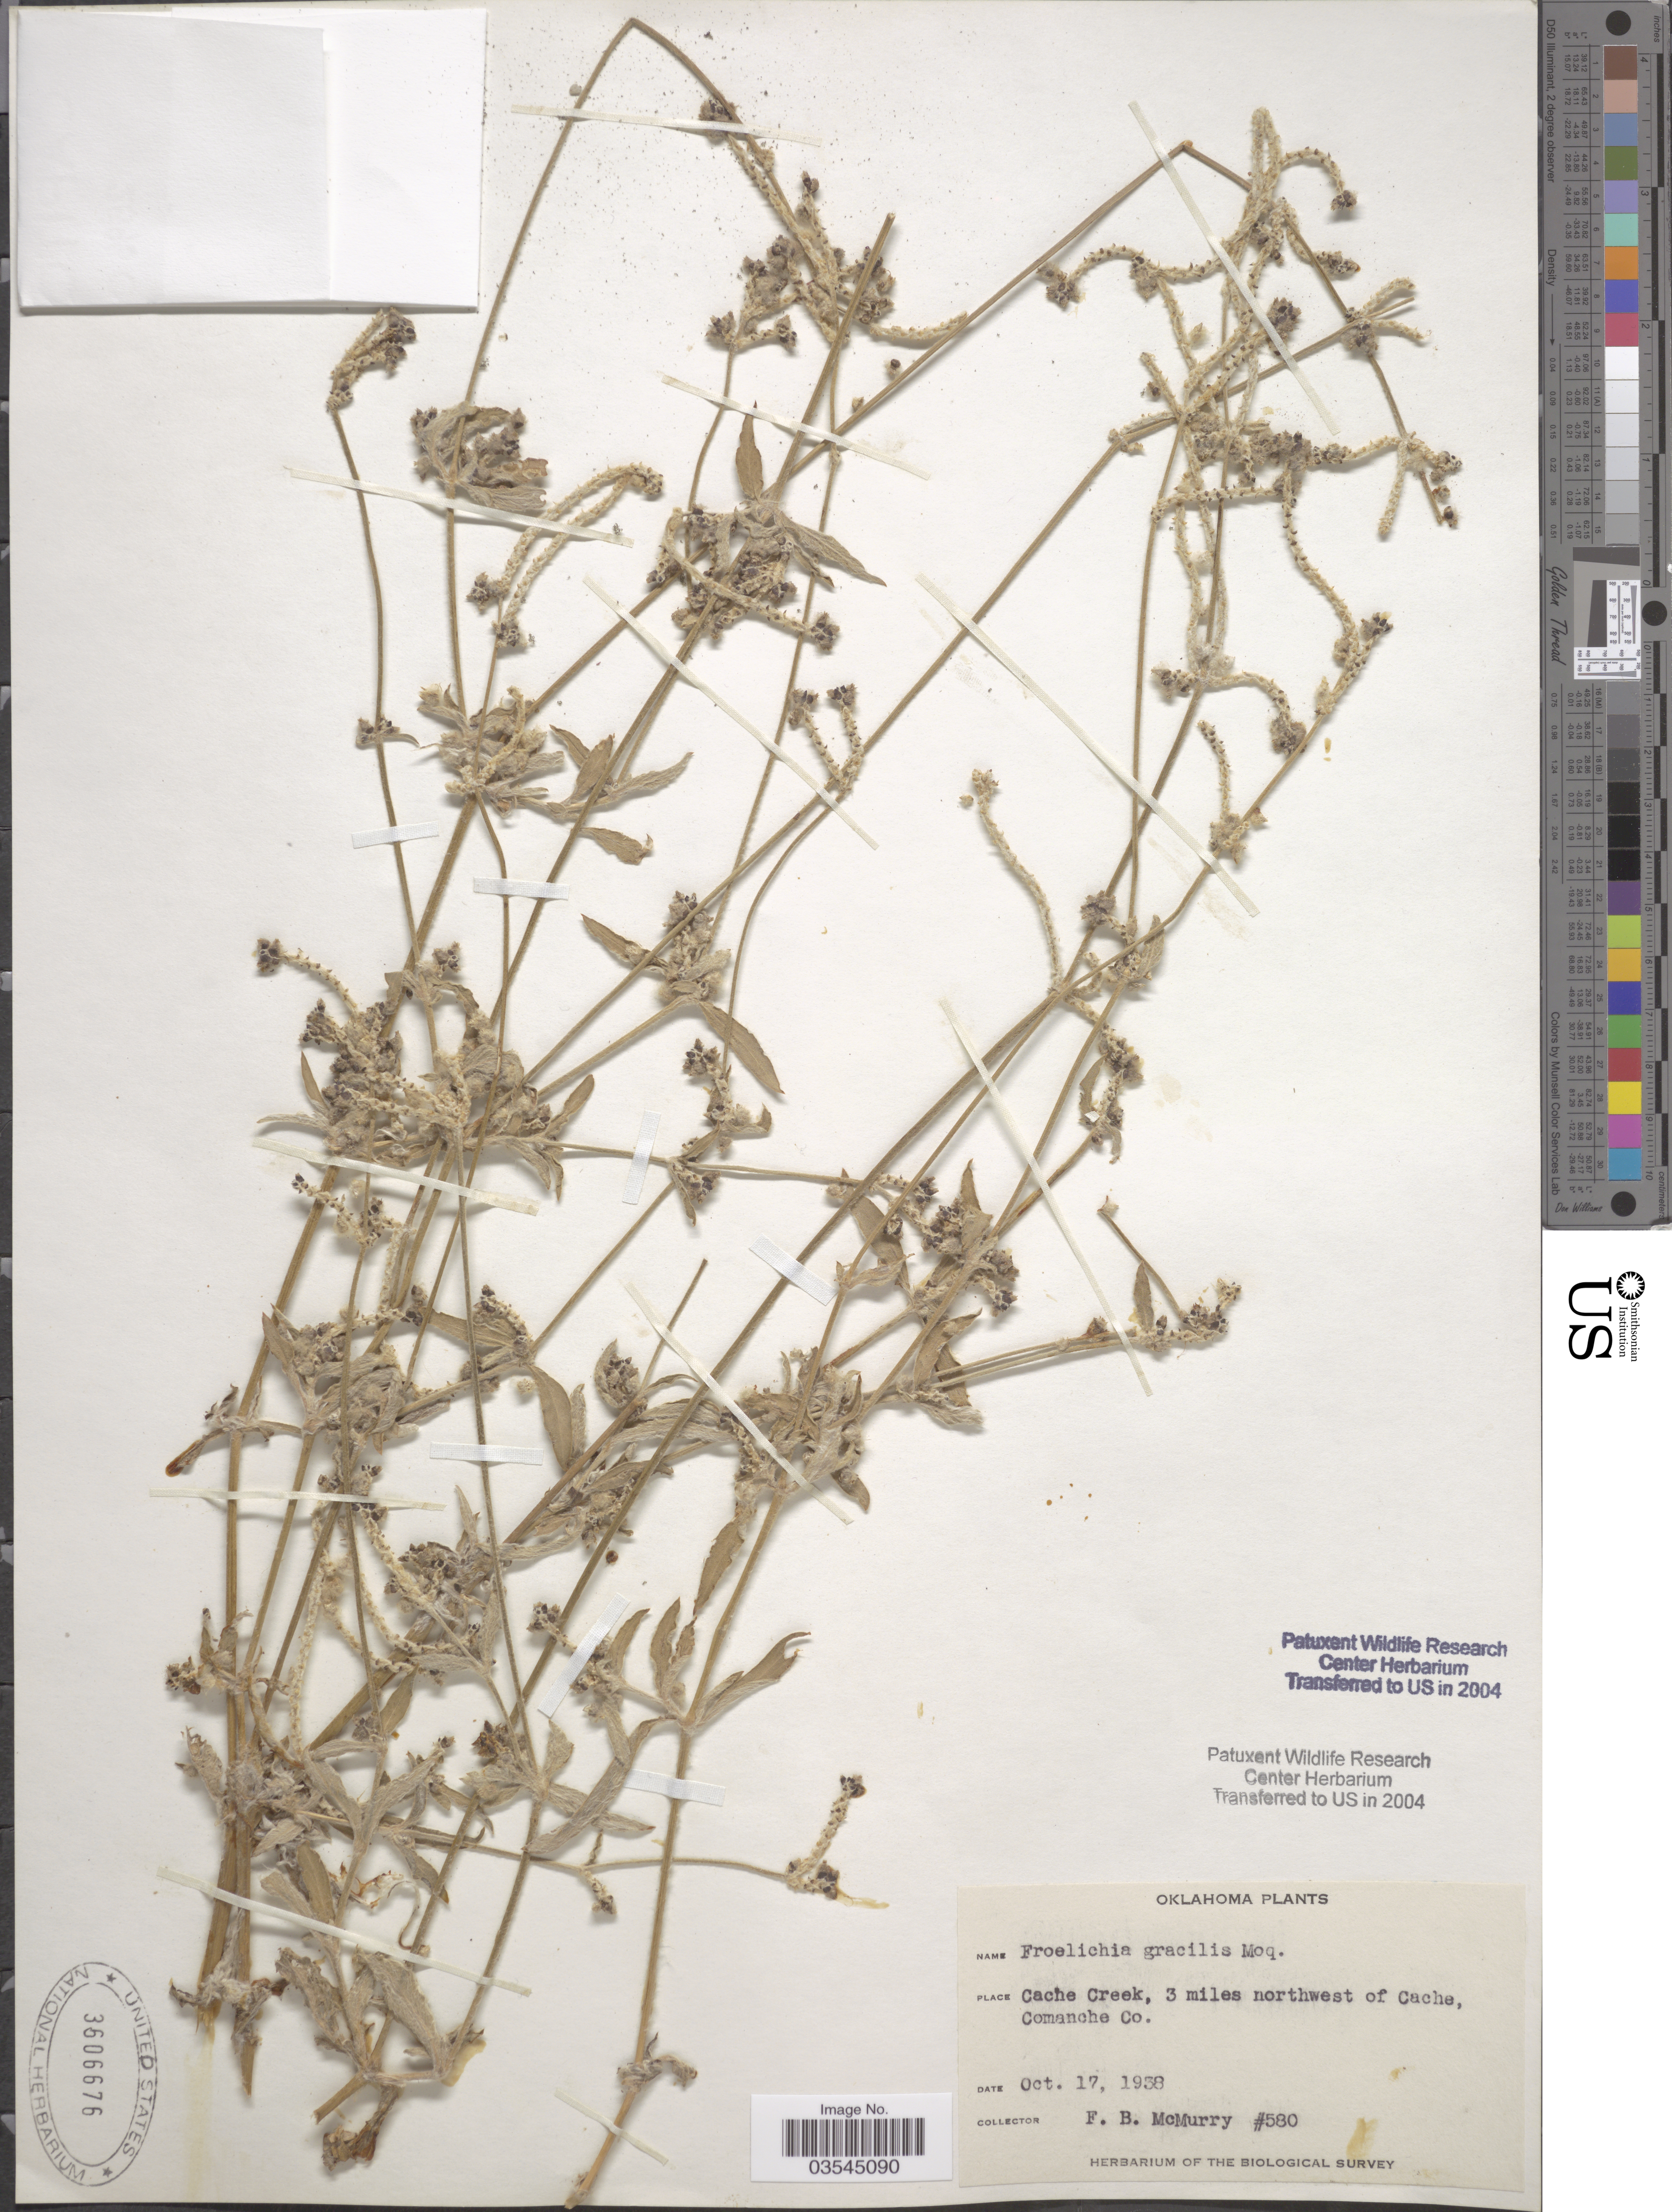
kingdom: Plantae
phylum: Tracheophyta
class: Magnoliopsida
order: Caryophyllales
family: Amaranthaceae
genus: Froelichia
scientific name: Froelichia gracilis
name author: (Hook.) Moq.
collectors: F. B. McMurry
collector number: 580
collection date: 1938-10-17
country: United States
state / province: Oklahoma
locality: Cache Creek, 3 miles northwest of Cache, Comanche Co.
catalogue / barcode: US 3606676